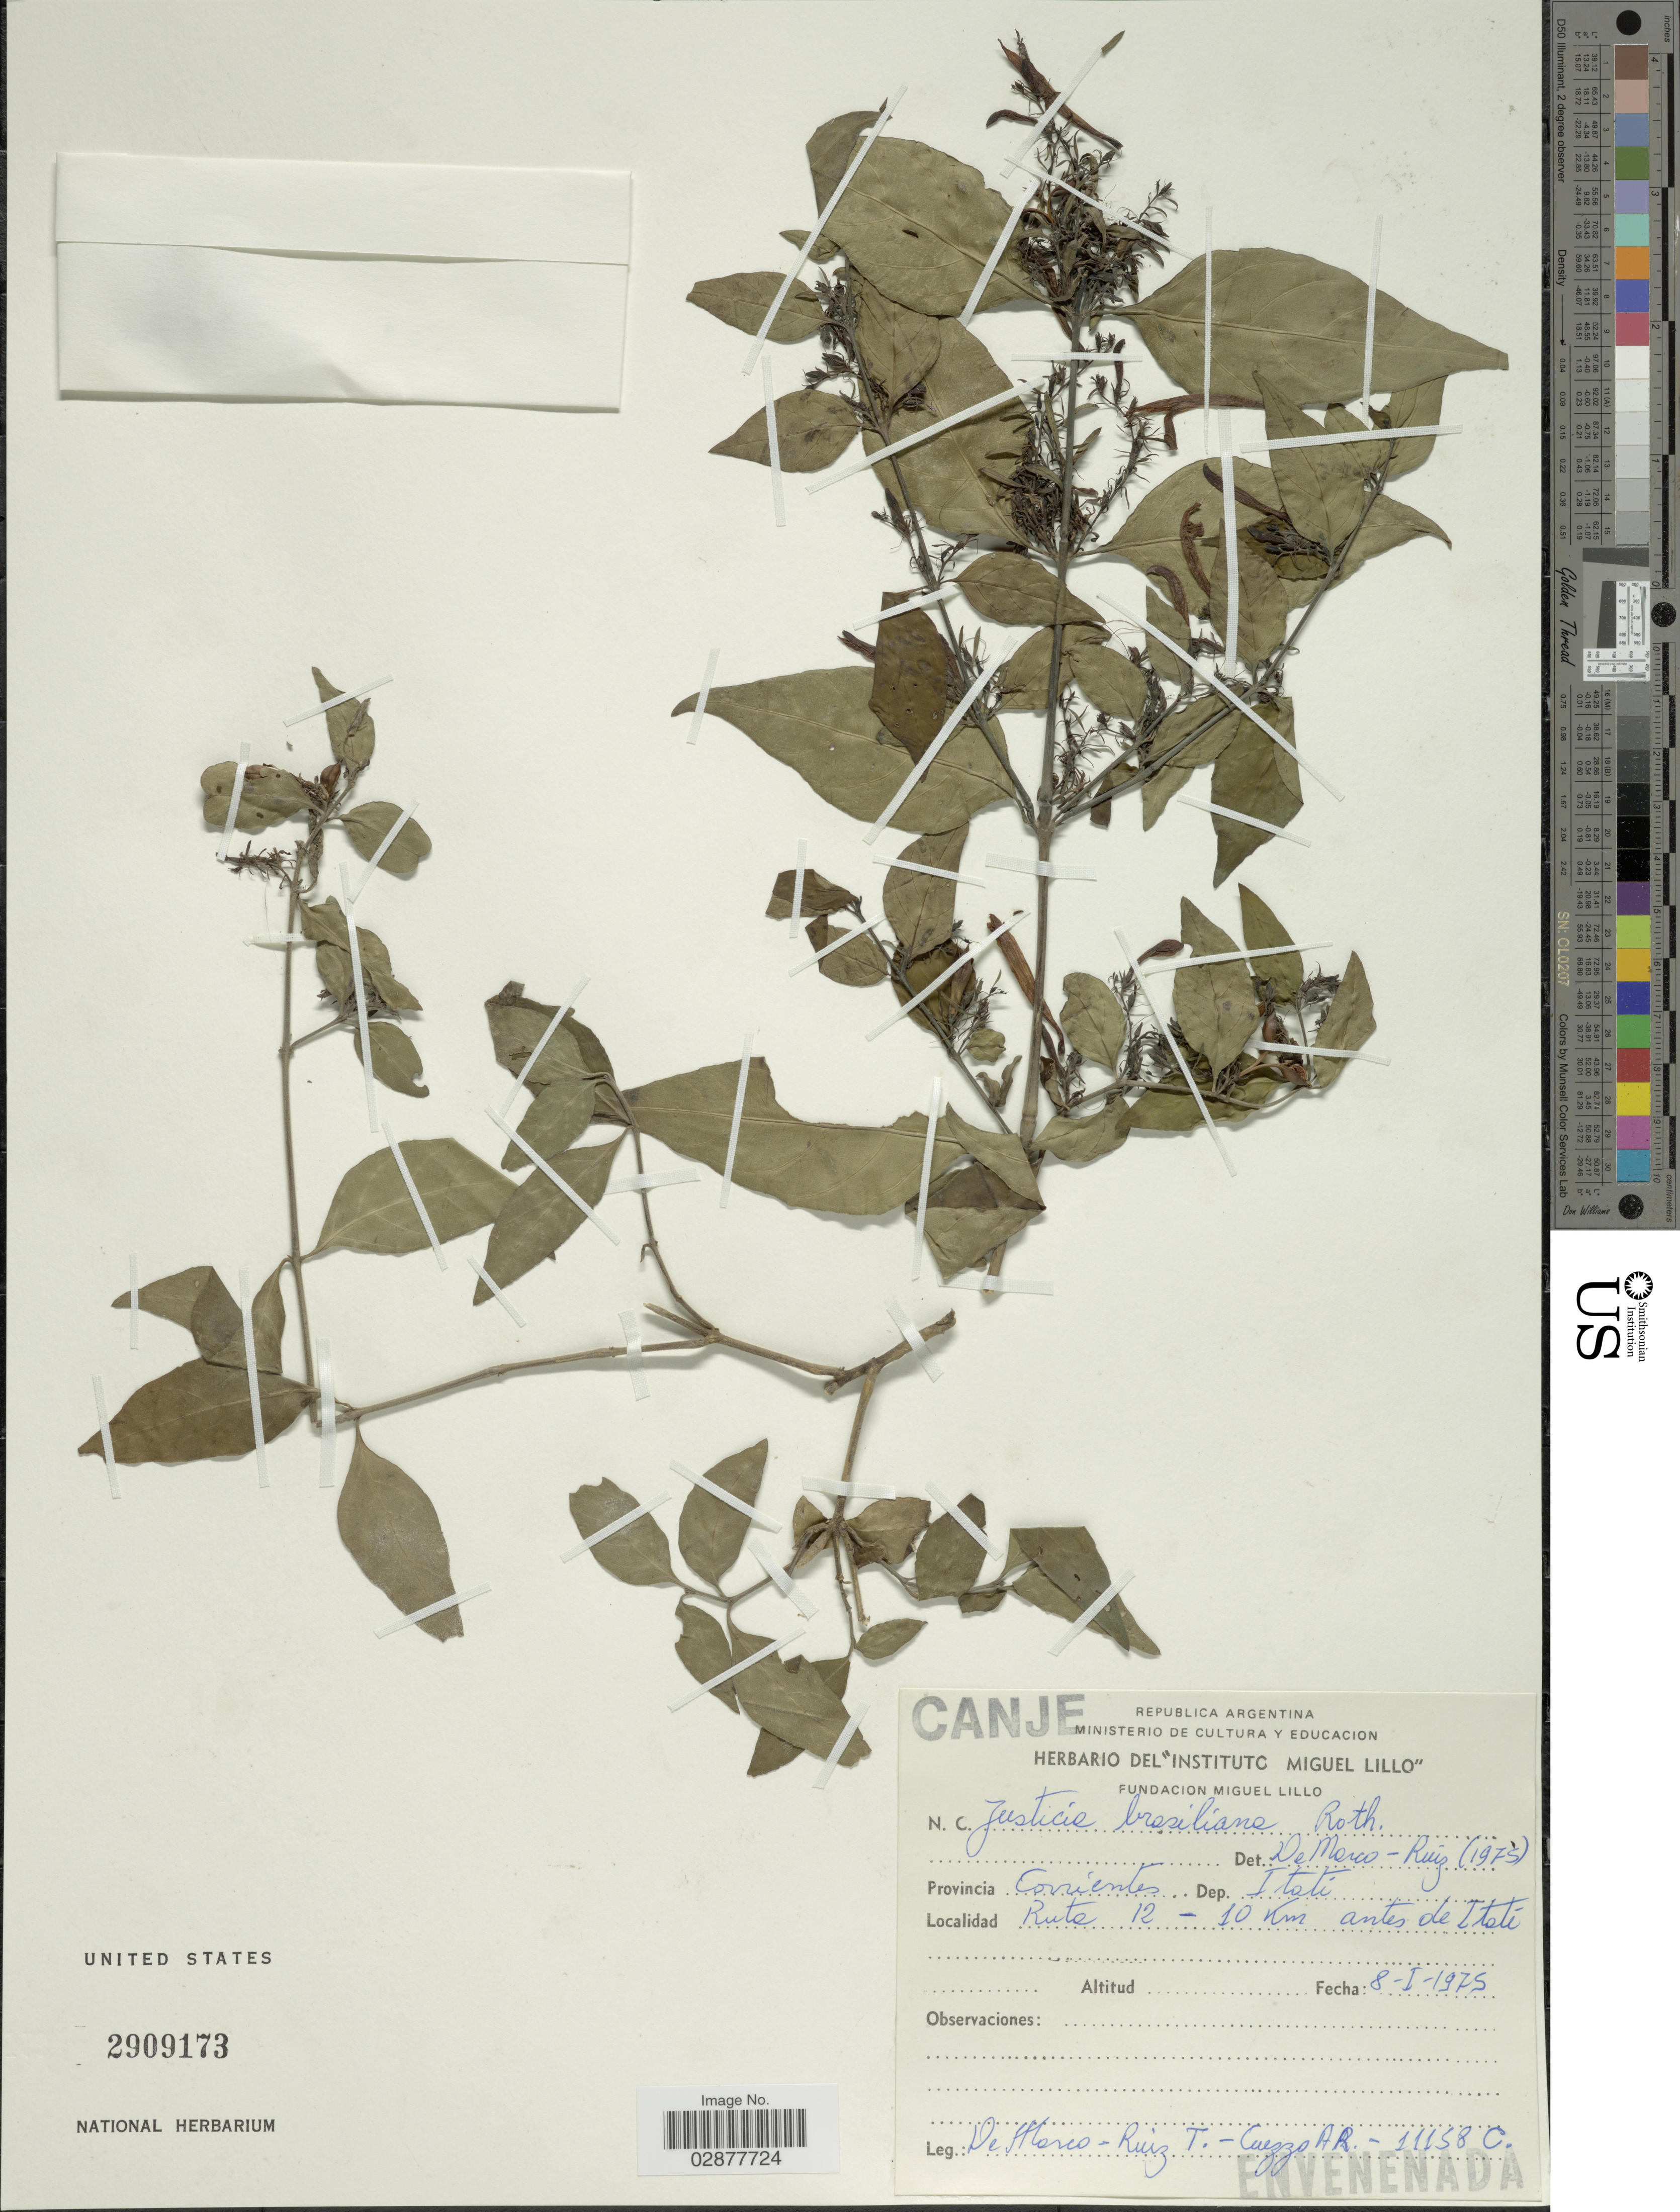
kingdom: Plantae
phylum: Tracheophyta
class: Magnoliopsida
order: Lamiales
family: Acanthaceae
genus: Justicia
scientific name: Justicia brasiliana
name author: Roth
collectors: -. De Marco, T. Ruíz & A. Cuezzo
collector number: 11158C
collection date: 1975-01-08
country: Argentina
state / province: Corrientes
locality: Provincia Corrientes, Dep. Itatí. Rute 12 - 10 Km antes de Itatí.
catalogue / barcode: US 2909173